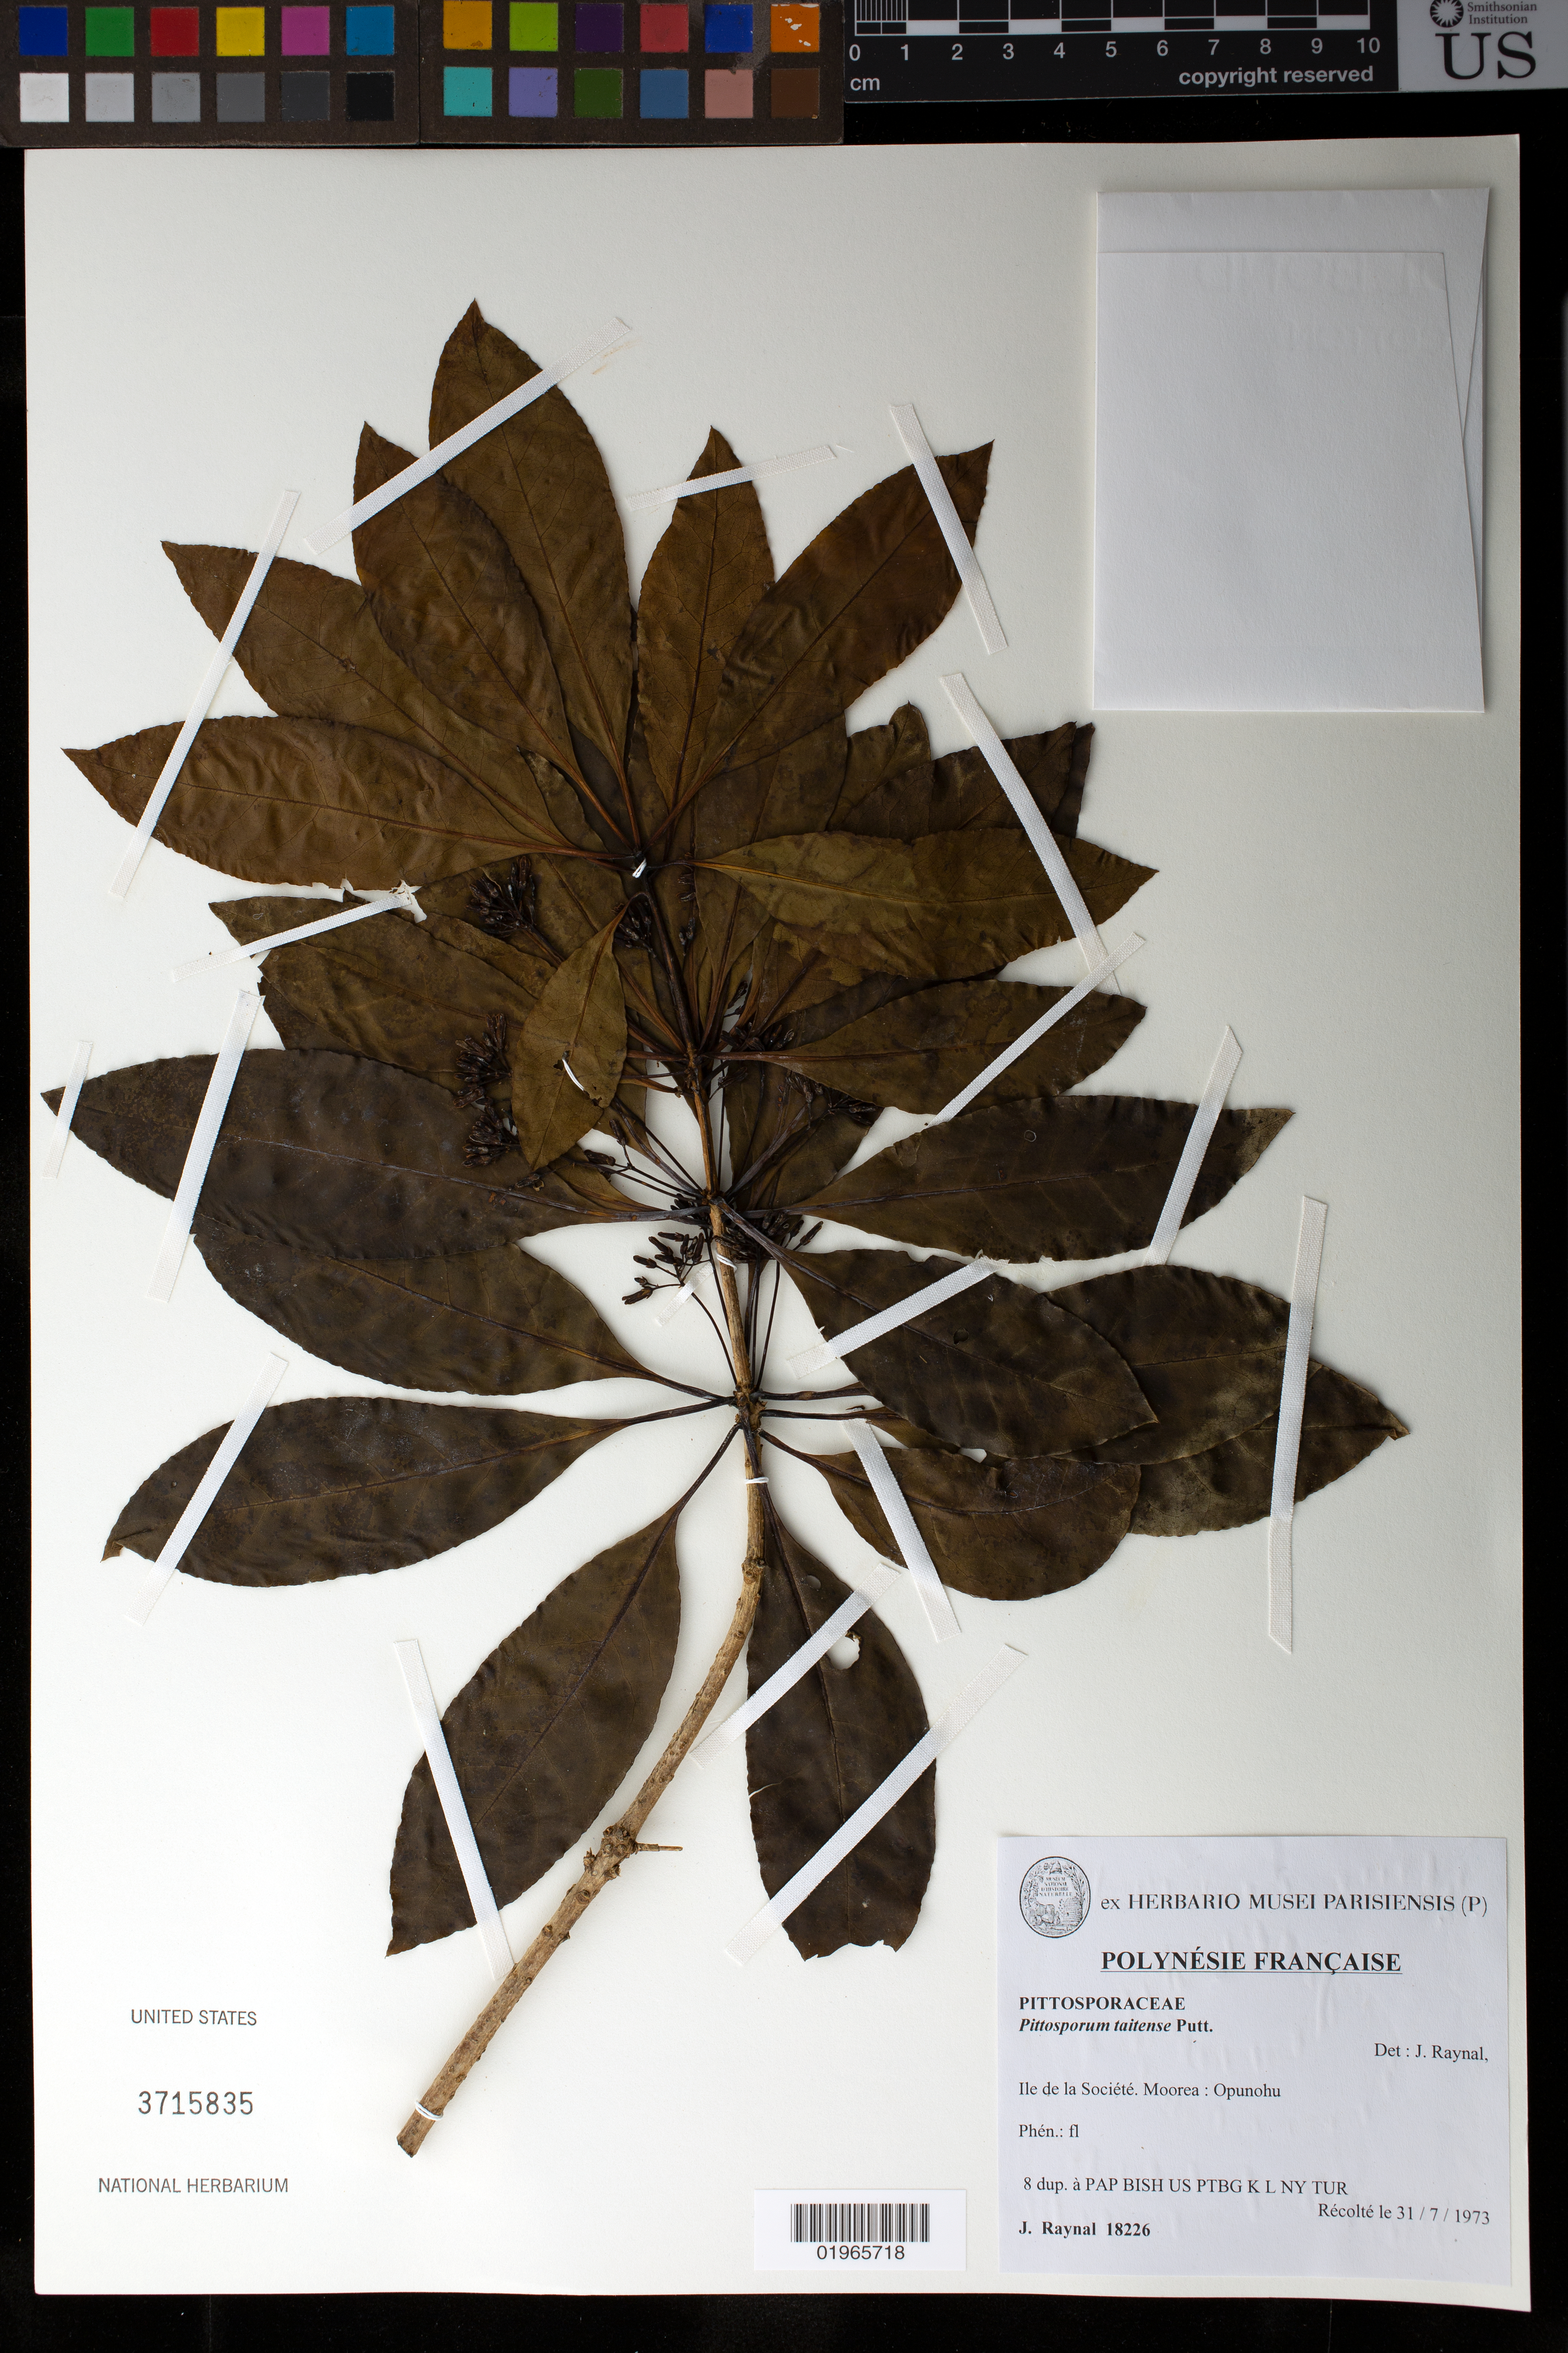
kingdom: Plantae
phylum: Tracheophyta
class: Magnoliopsida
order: Apiales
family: Pittosporaceae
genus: Pittosporum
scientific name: Pittosporum taitense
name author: Putt.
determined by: Raynal, J.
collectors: J. Raynal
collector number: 18226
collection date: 1973-07-31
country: French Polynesia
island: Moorea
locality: Opunohu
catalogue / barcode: US 3715835